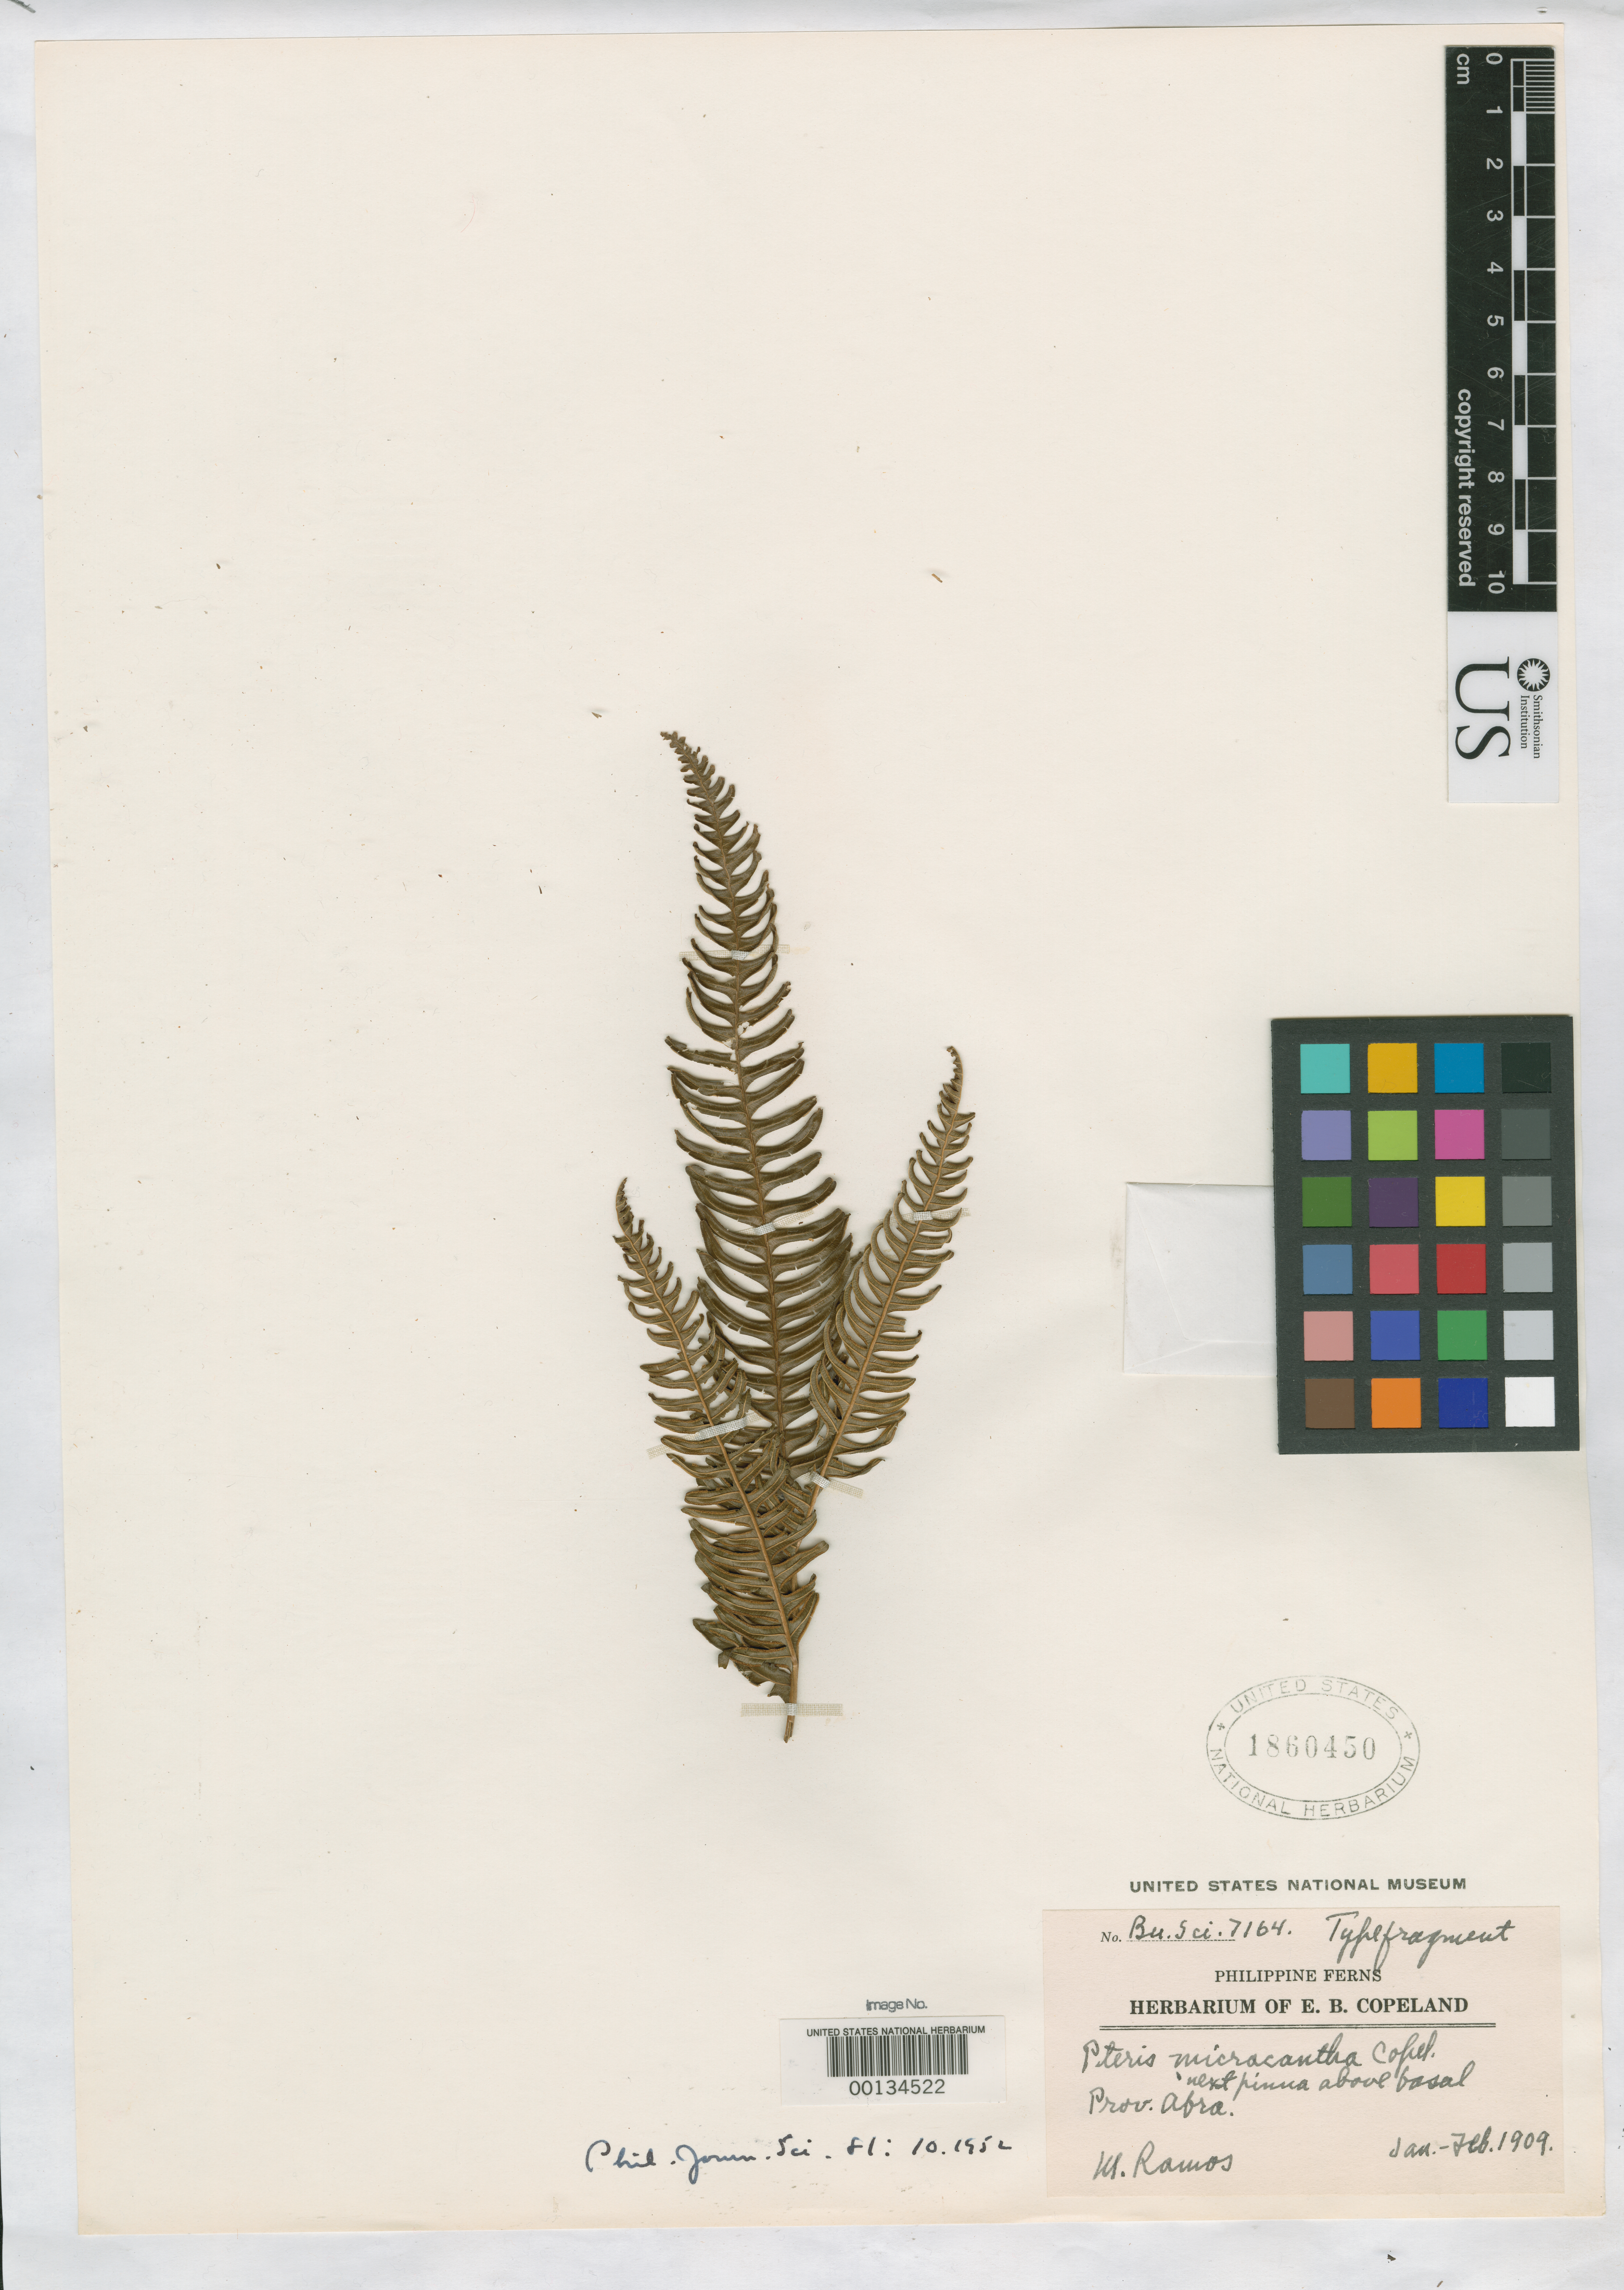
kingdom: Plantae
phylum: Tracheophyta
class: Polypodiopsida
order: Polypodiales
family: Pteridaceae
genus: Pteris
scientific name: Pteris micracantha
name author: Copel.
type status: Isotype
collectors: M. Ramos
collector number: Bur. Sci. 7164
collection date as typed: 1909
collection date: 1909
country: Philippines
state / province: Cordillera (Administrative Region)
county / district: Abra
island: Luzon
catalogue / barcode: US 1860450